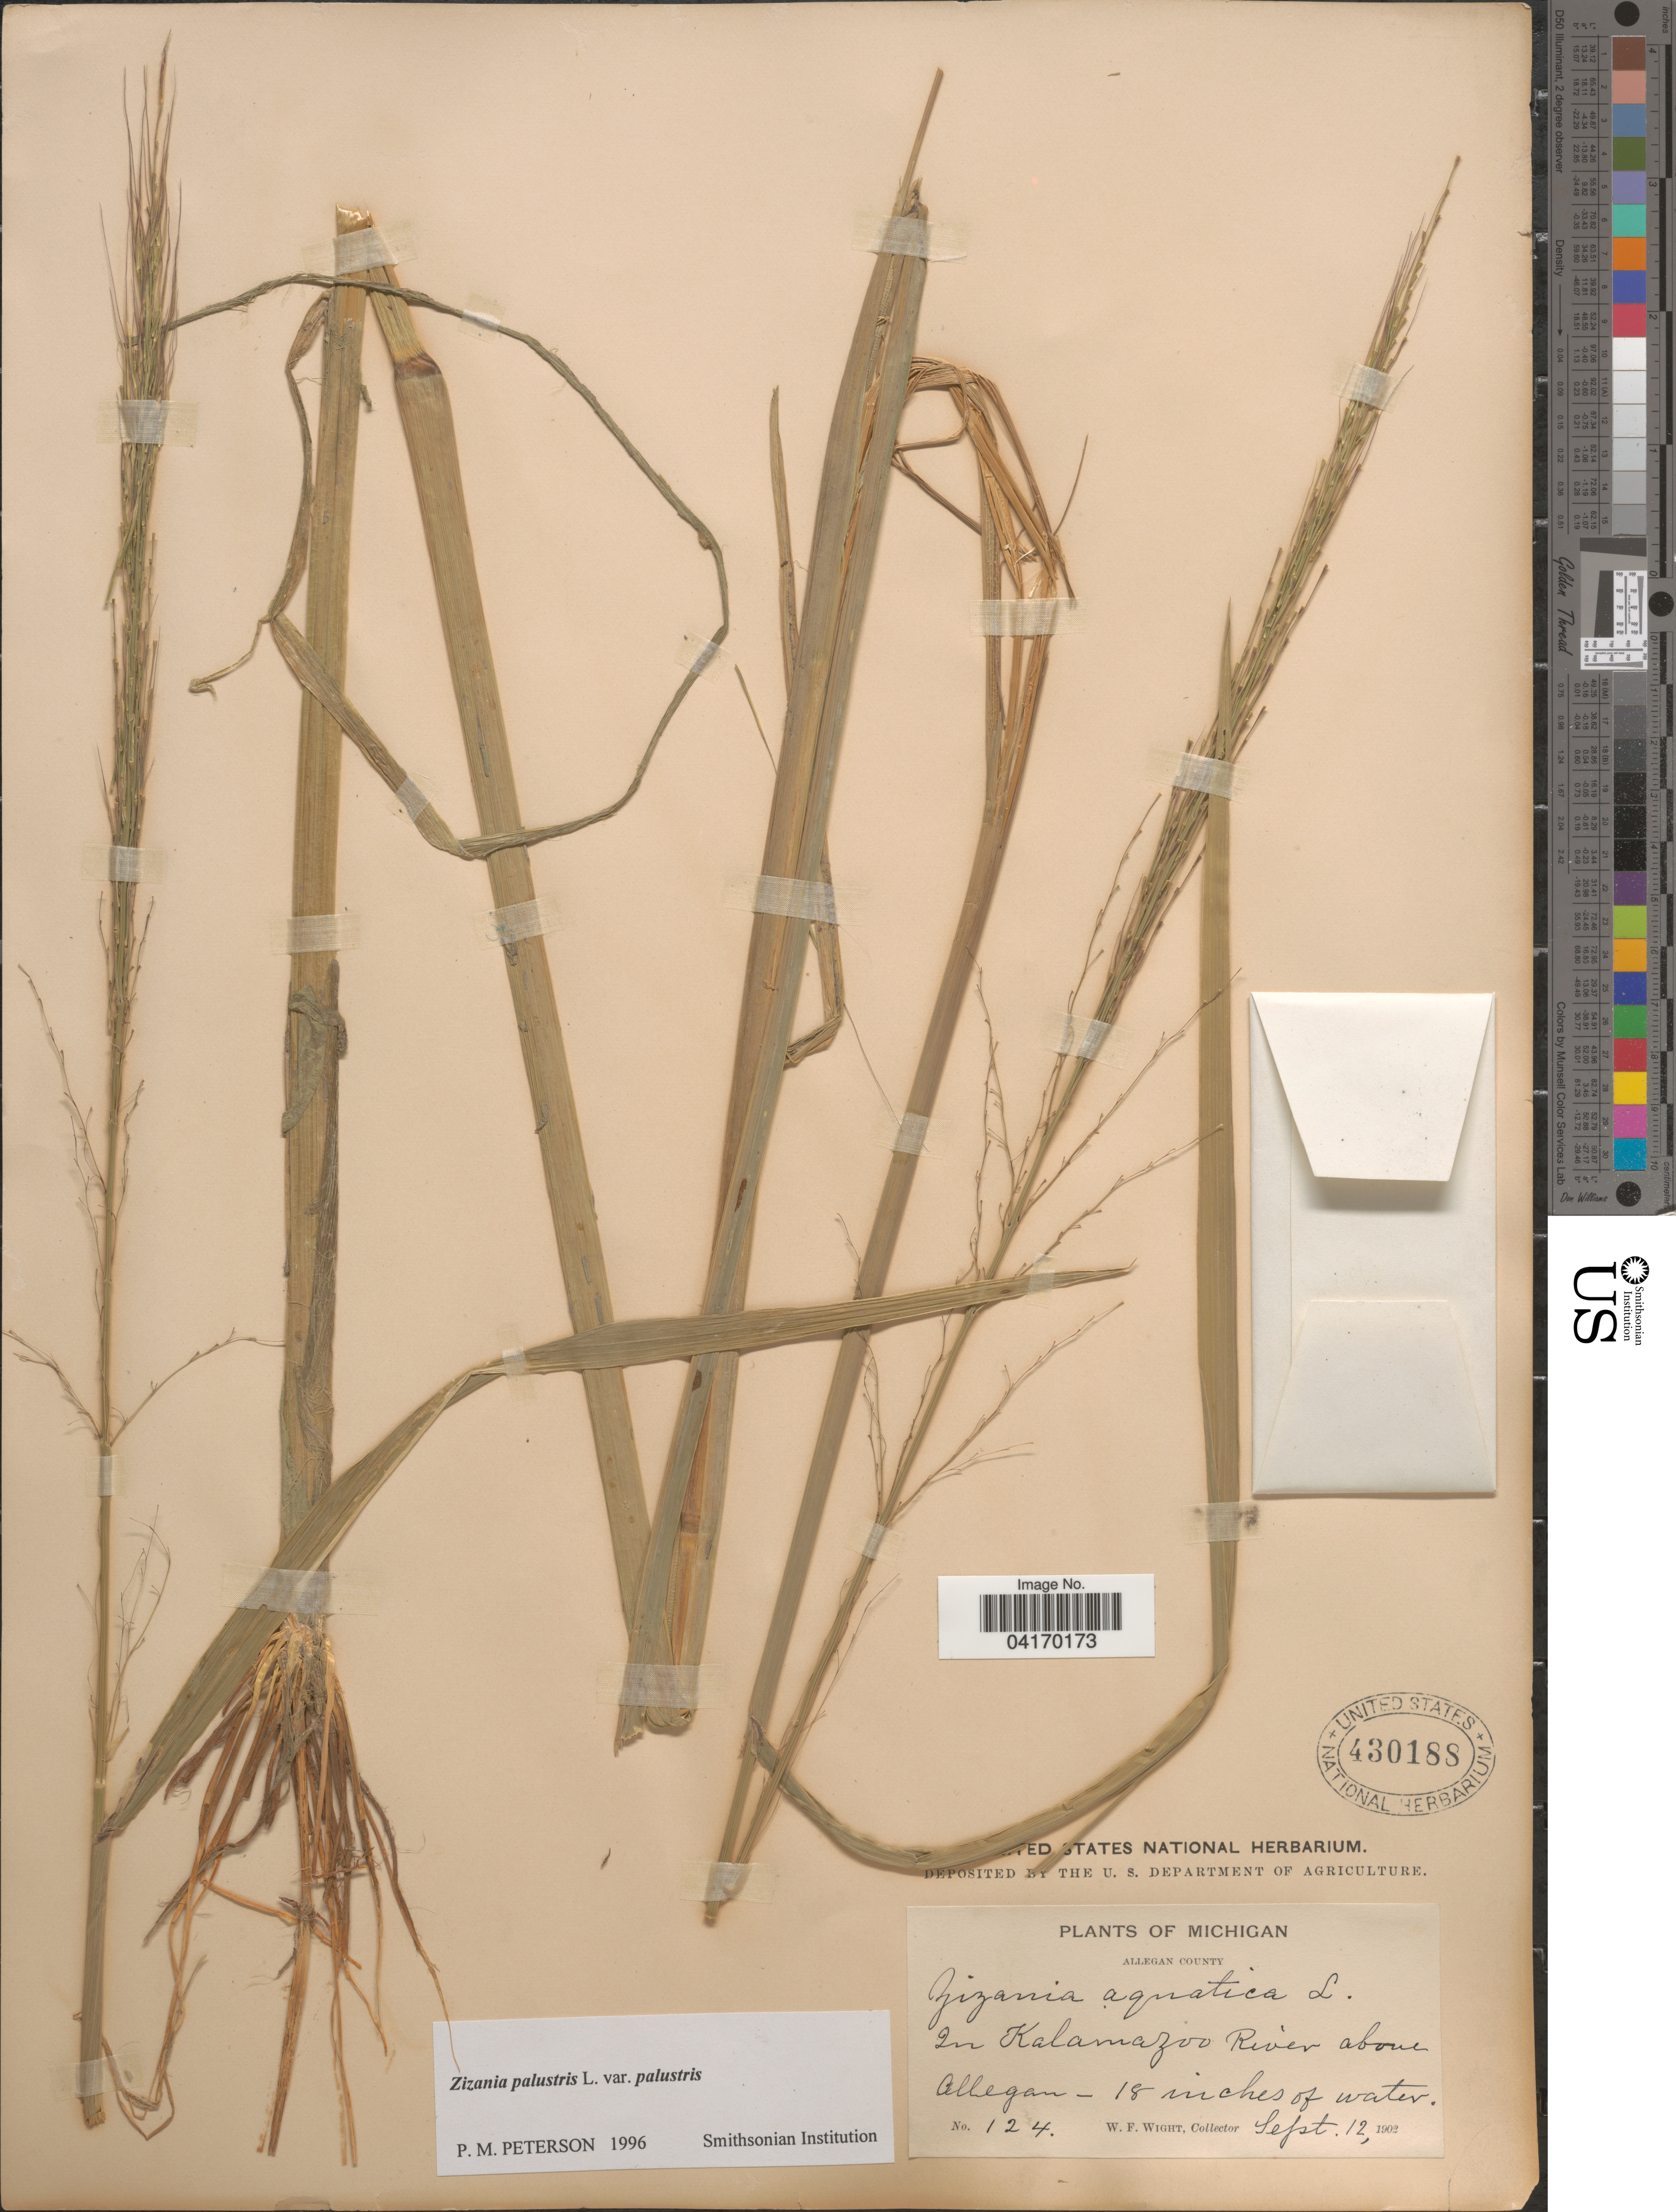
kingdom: Plantae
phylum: Tracheophyta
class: Liliopsida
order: Poales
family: Poaceae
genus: Zizania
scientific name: Zizania palustris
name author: L.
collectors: W. Wight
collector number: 124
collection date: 1902-09-12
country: United States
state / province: Michigan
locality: Allegan County. In Kalamazoo River above Allegan.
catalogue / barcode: US 430188